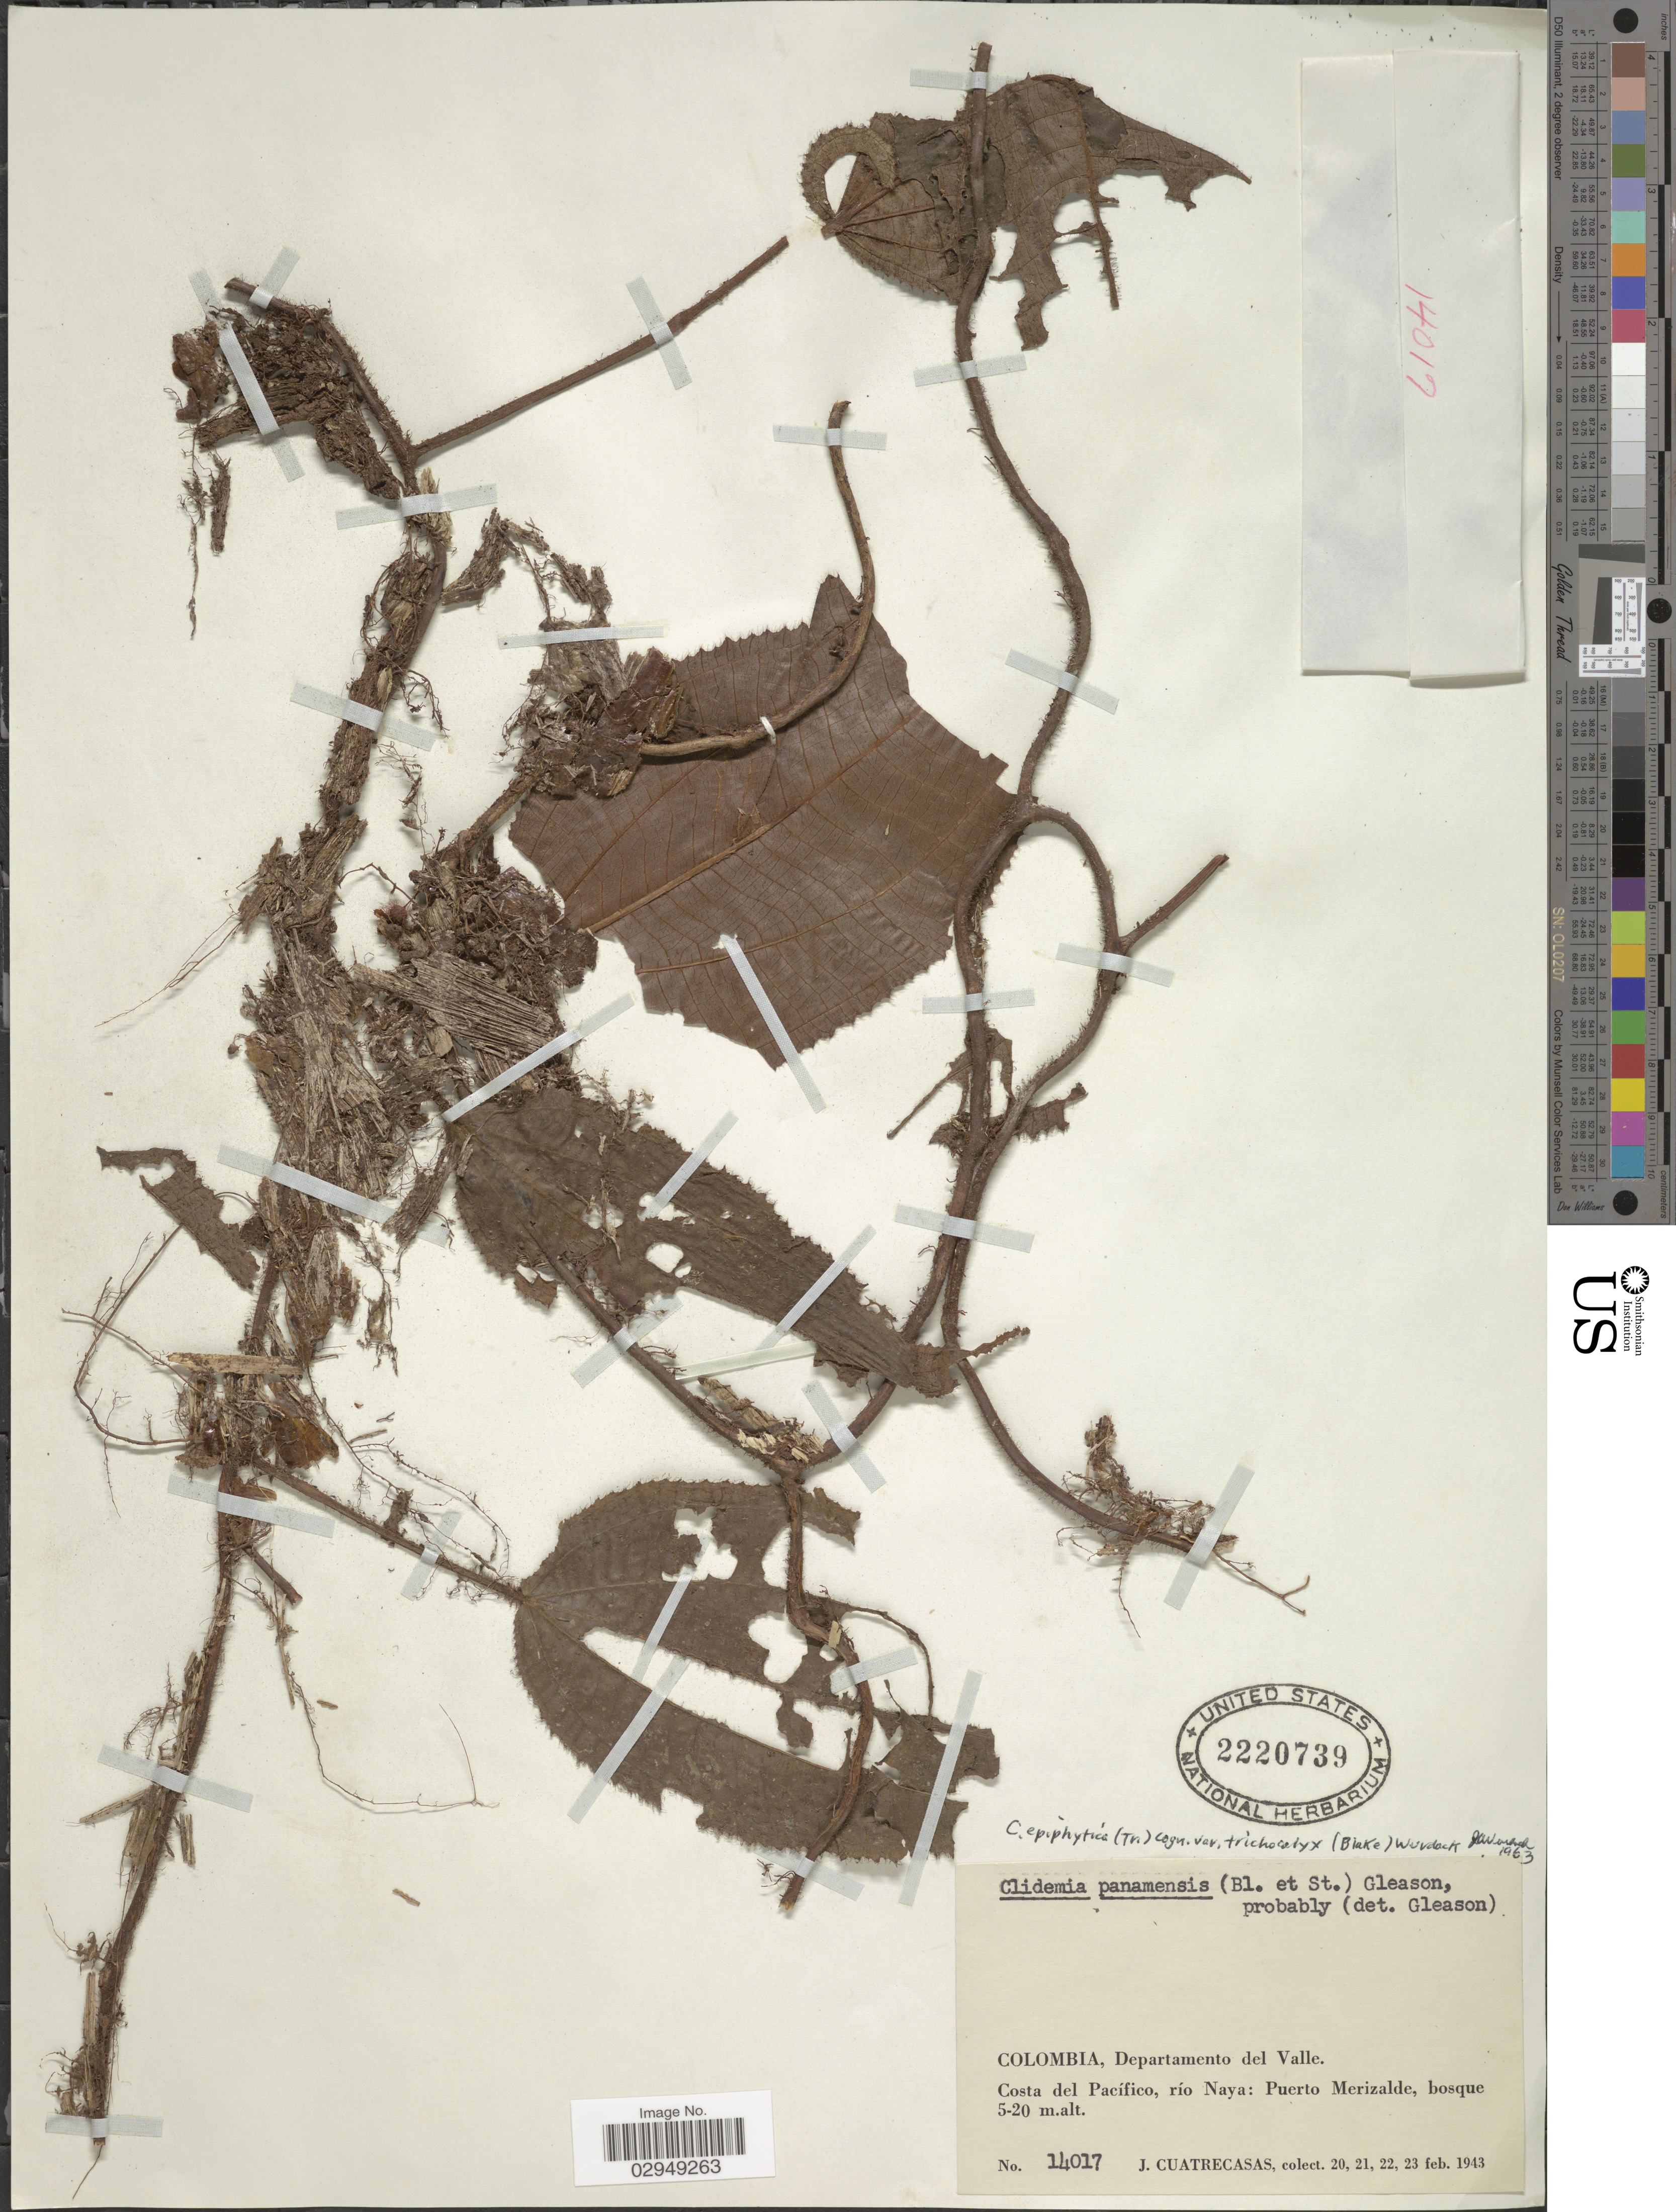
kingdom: Plantae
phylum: Tracheophyta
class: Magnoliopsida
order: Myrtales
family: Melastomataceae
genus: Clidemia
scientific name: Clidemia epiphytica var. trichocalyx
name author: (S.F. Blake) Wurdack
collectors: J. Cuatrecasas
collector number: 14017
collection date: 1943-02-20/1943-02-23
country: Colombia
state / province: Valle del Cauca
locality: Departamento del Valle, Costa del Pacífico, río Naya, Puerto Merizalde.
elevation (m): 5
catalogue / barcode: US 2220739